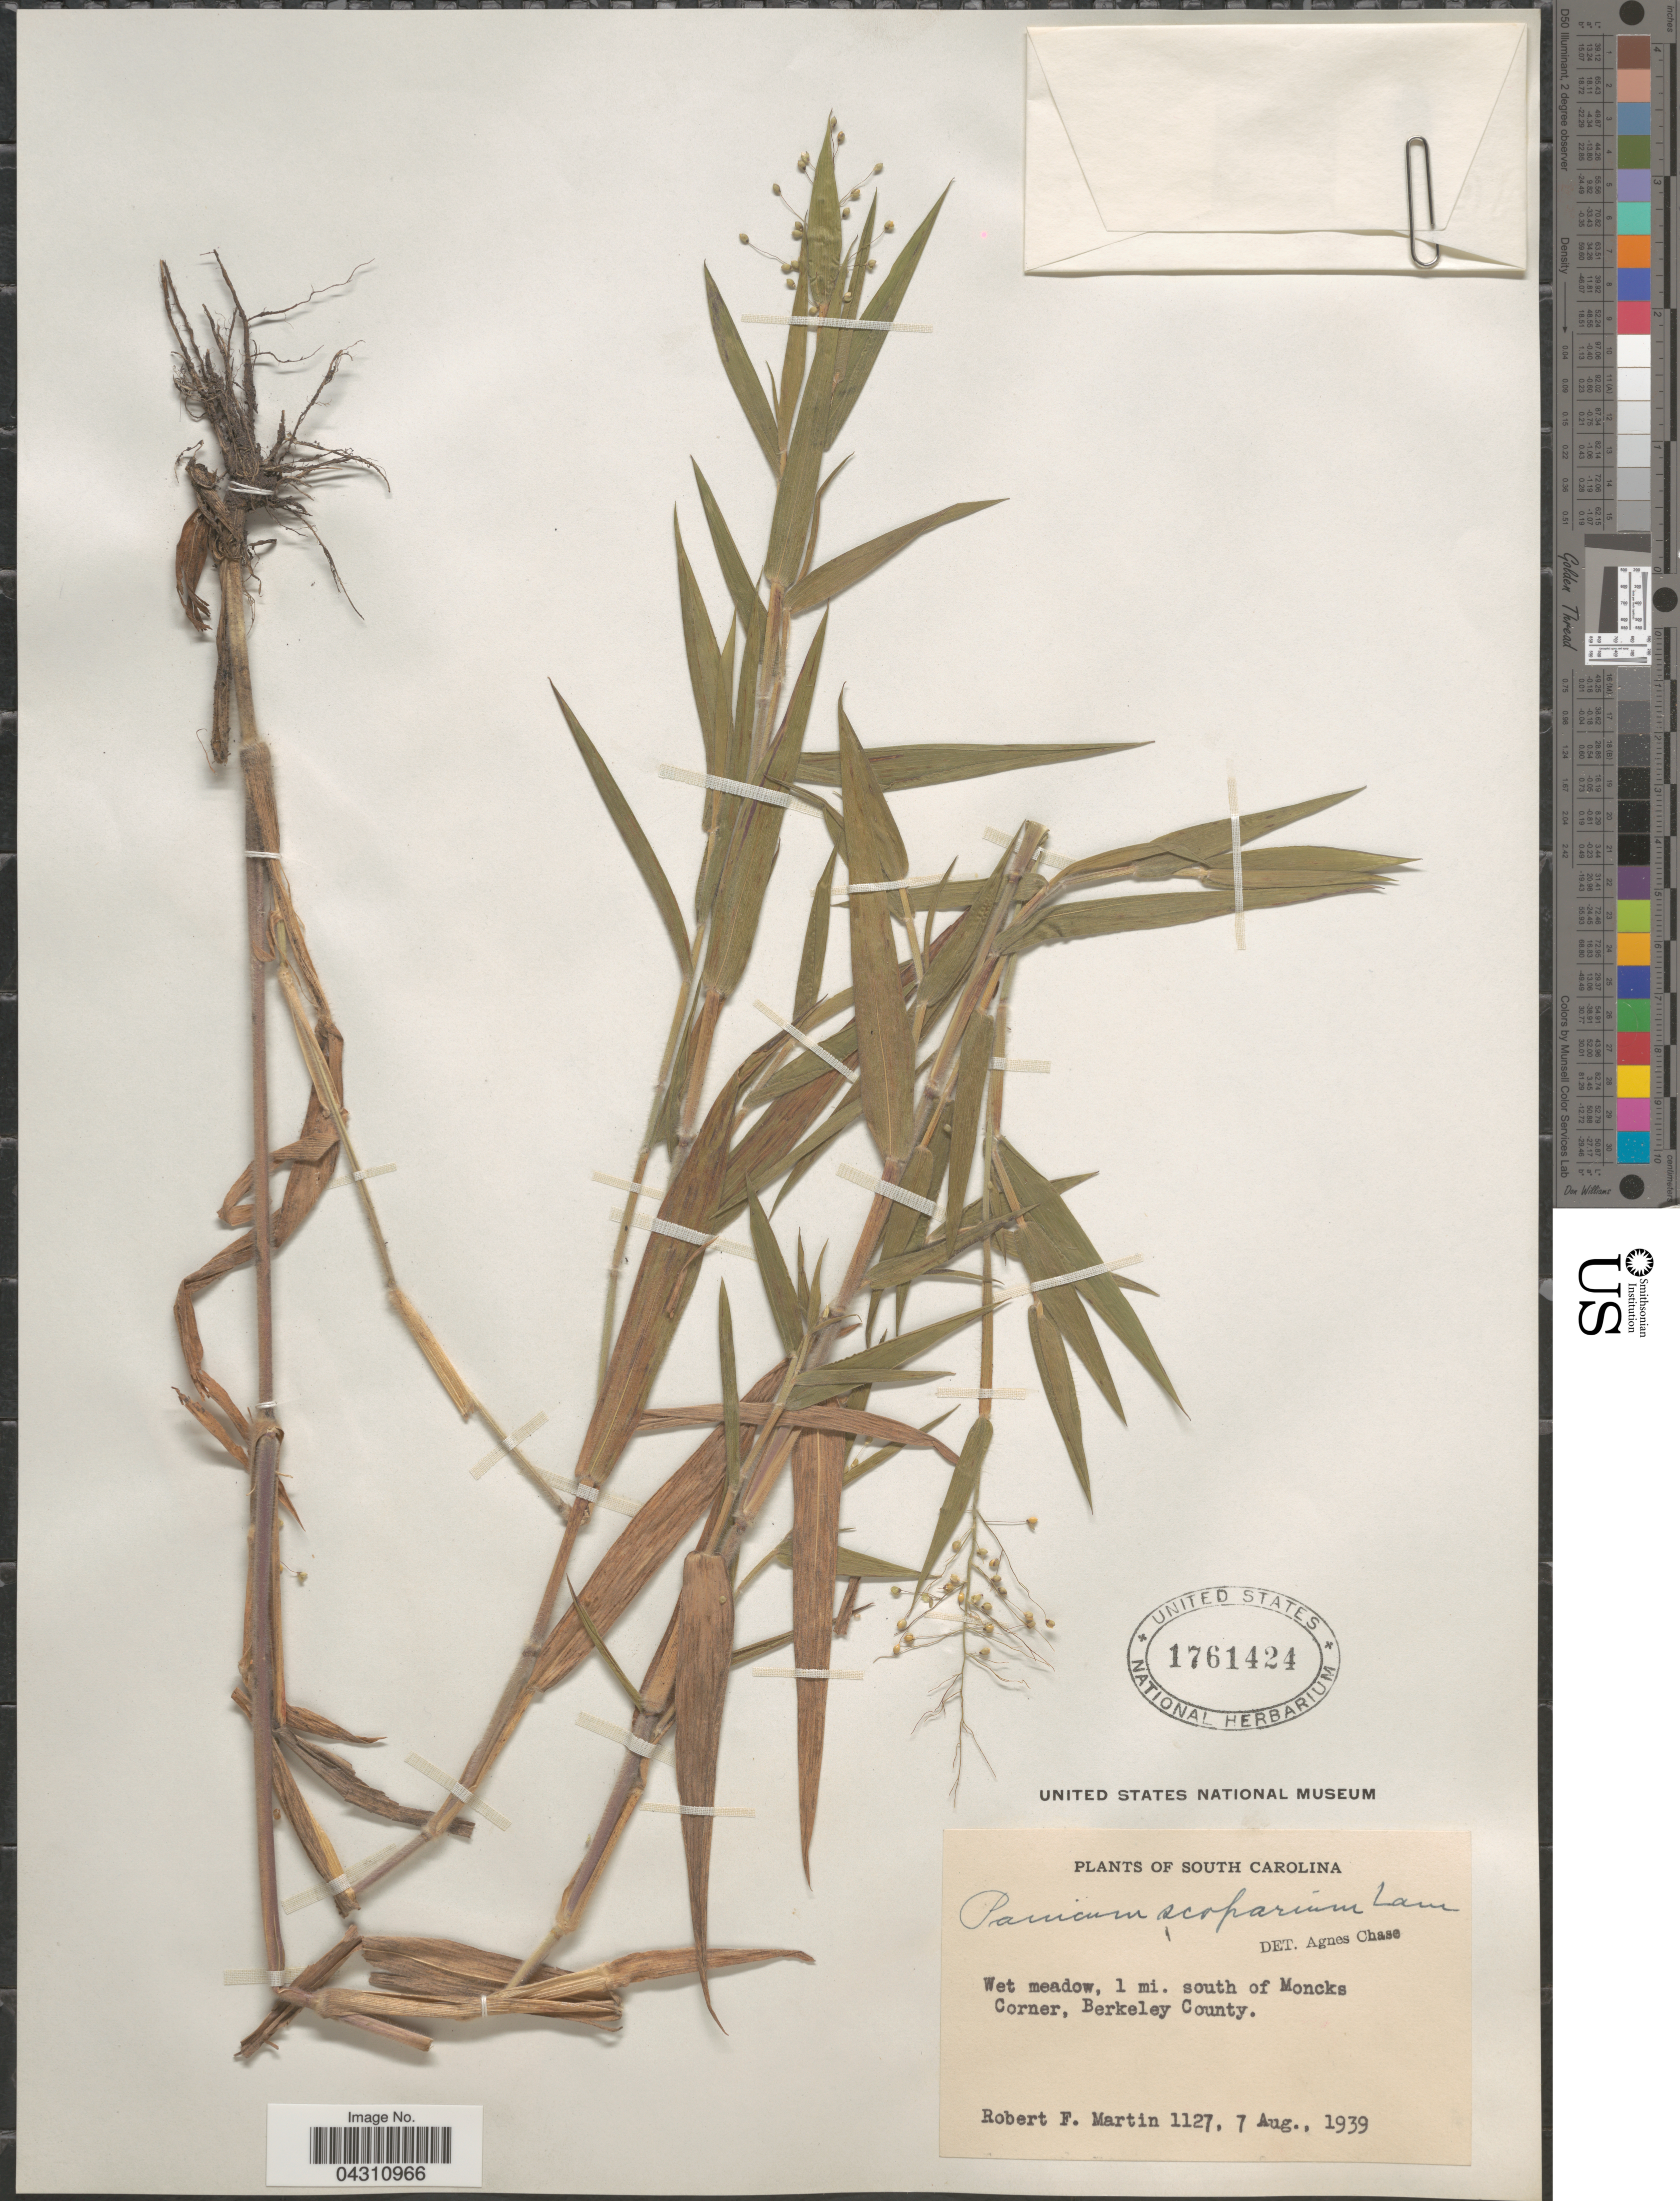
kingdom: Plantae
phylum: Tracheophyta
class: Liliopsida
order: Poales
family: Poaceae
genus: Dichanthelium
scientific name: Dichanthelium scoparium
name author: (Lam.) Gould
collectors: R. F. Martin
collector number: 1127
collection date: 1939-08-07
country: United States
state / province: South Carolina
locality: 1 mi. south of Moncks Corner, Berkeley County.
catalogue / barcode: US 1761424